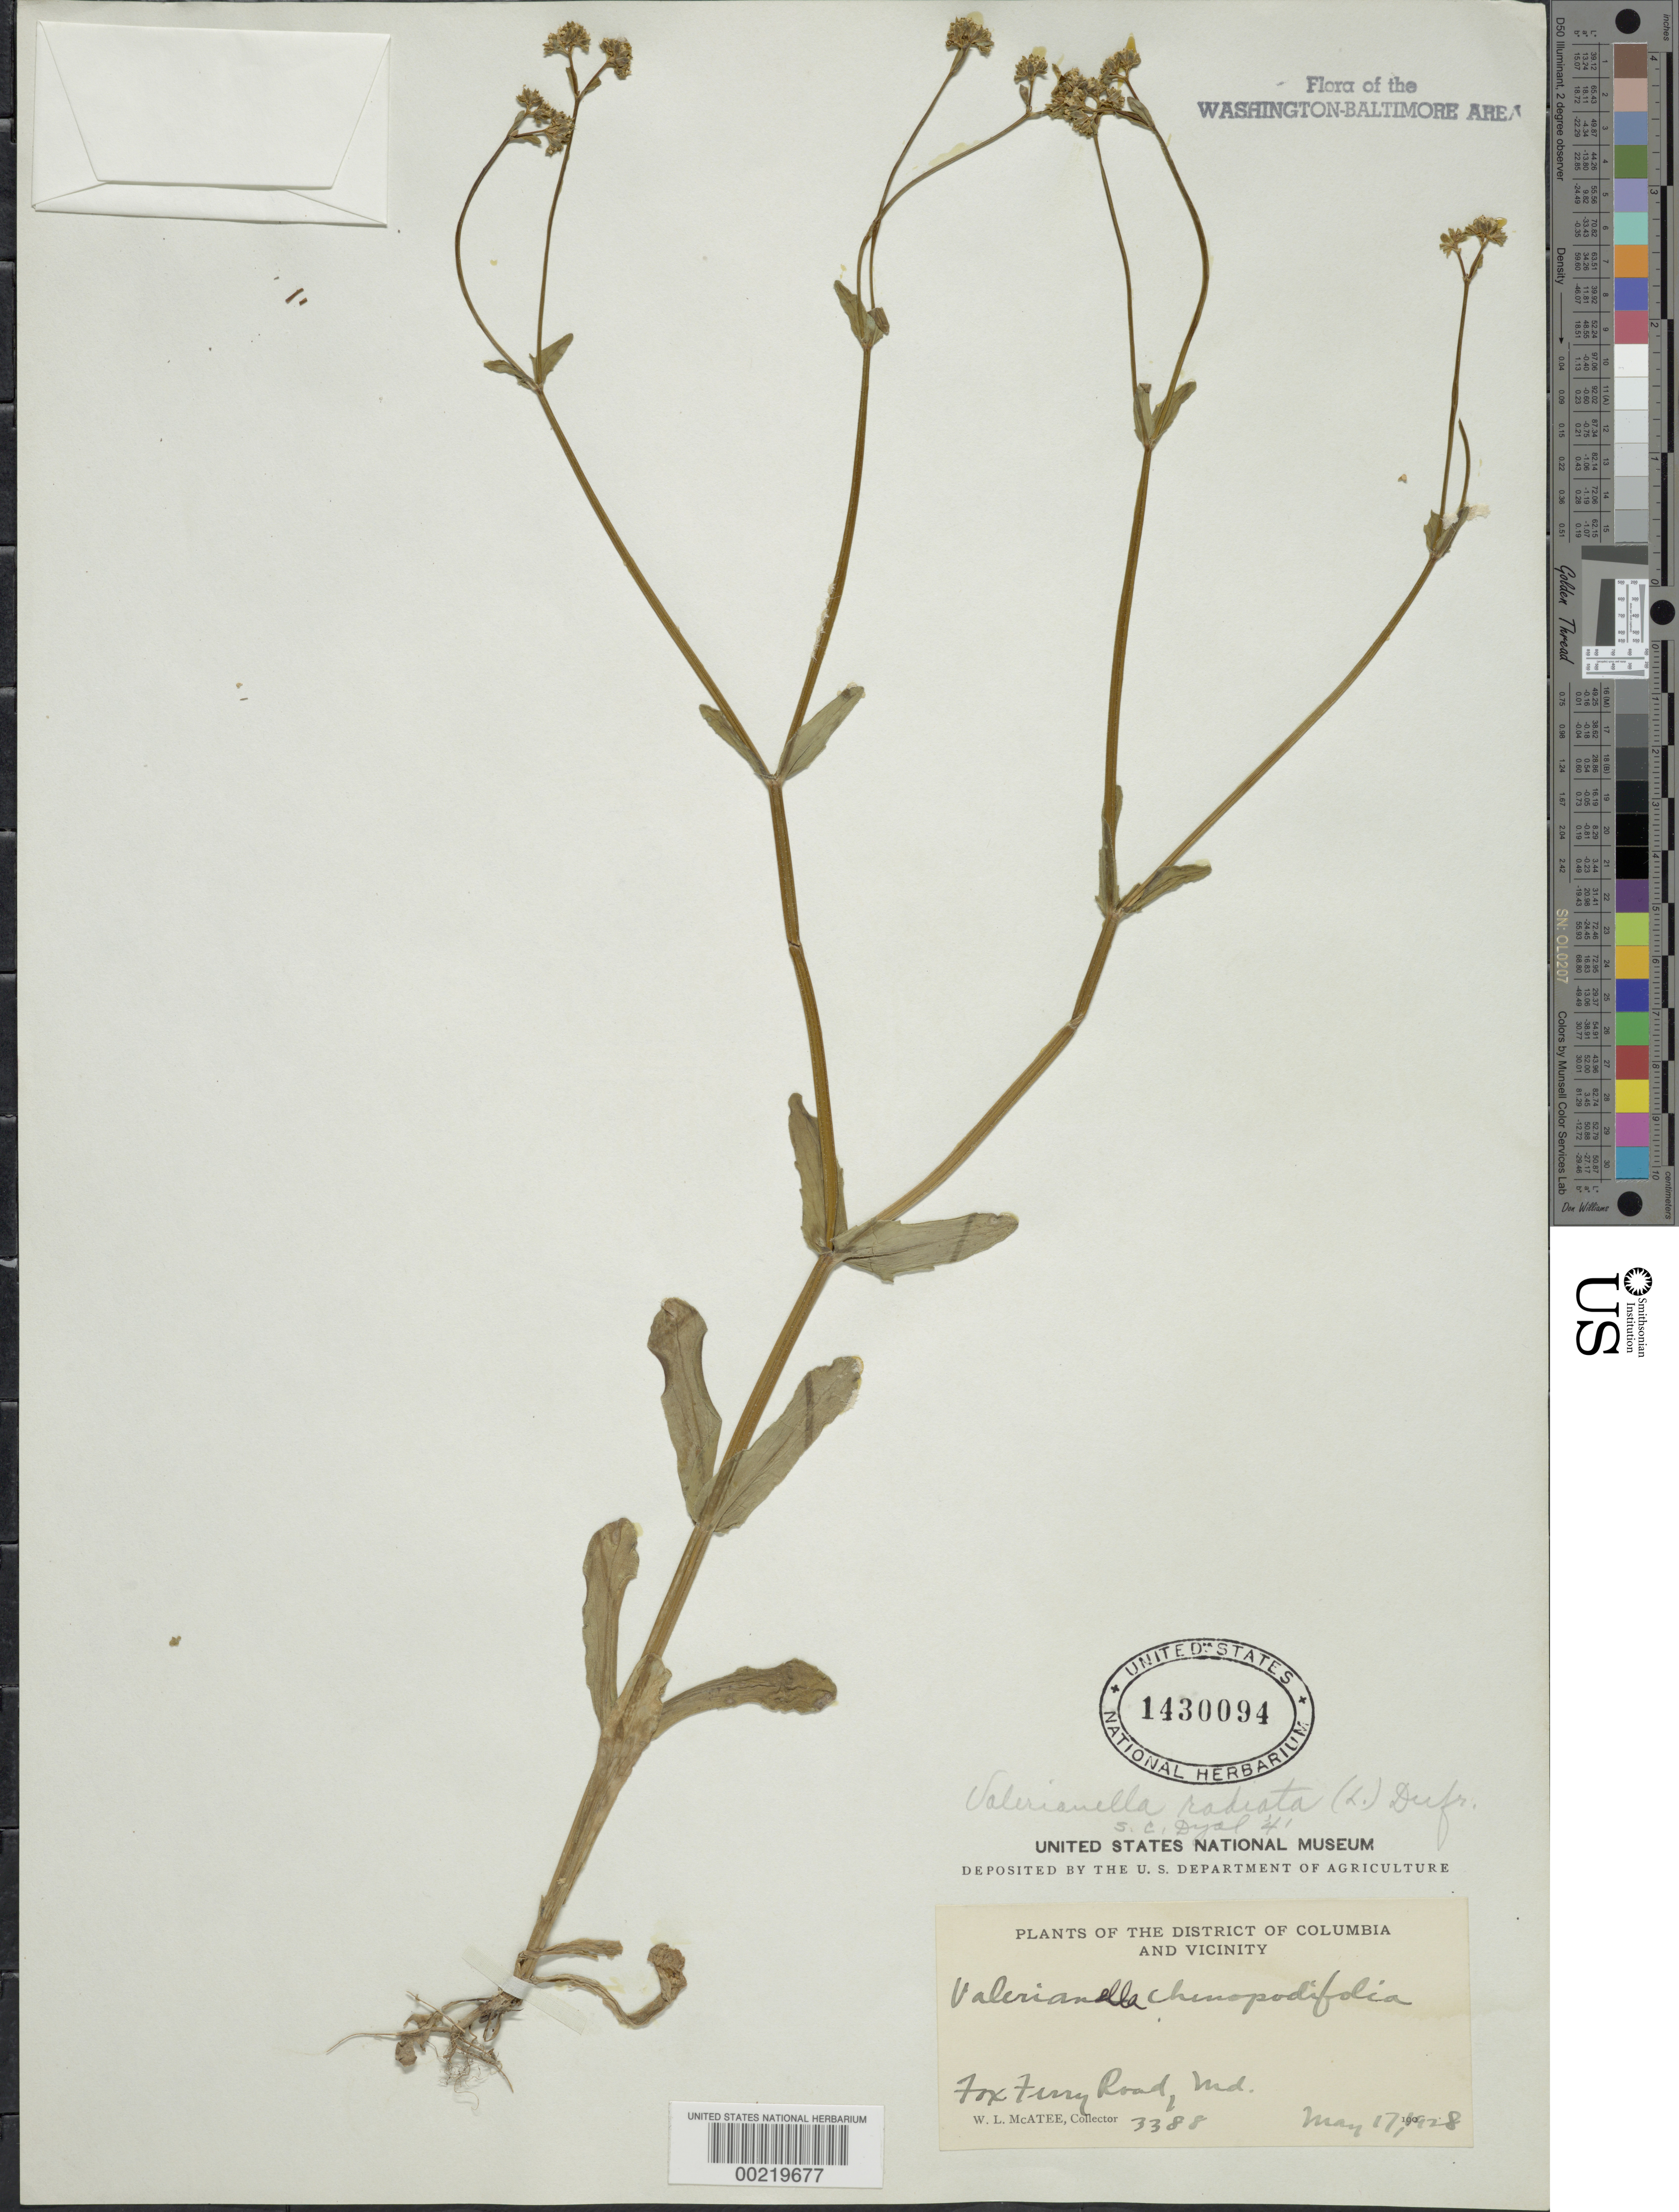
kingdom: Plantae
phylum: Tracheophyta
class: Magnoliopsida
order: Dipsacales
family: Caprifoliaceae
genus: Valerianella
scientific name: Valerianella radiata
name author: (L.) Dufr.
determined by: Dyal, S. C.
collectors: W. McAtee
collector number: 3388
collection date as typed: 17 May 1928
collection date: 1928-05-17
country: United States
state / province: Maryland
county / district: Prince George's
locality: Fox Ferry Road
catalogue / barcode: US 1430094